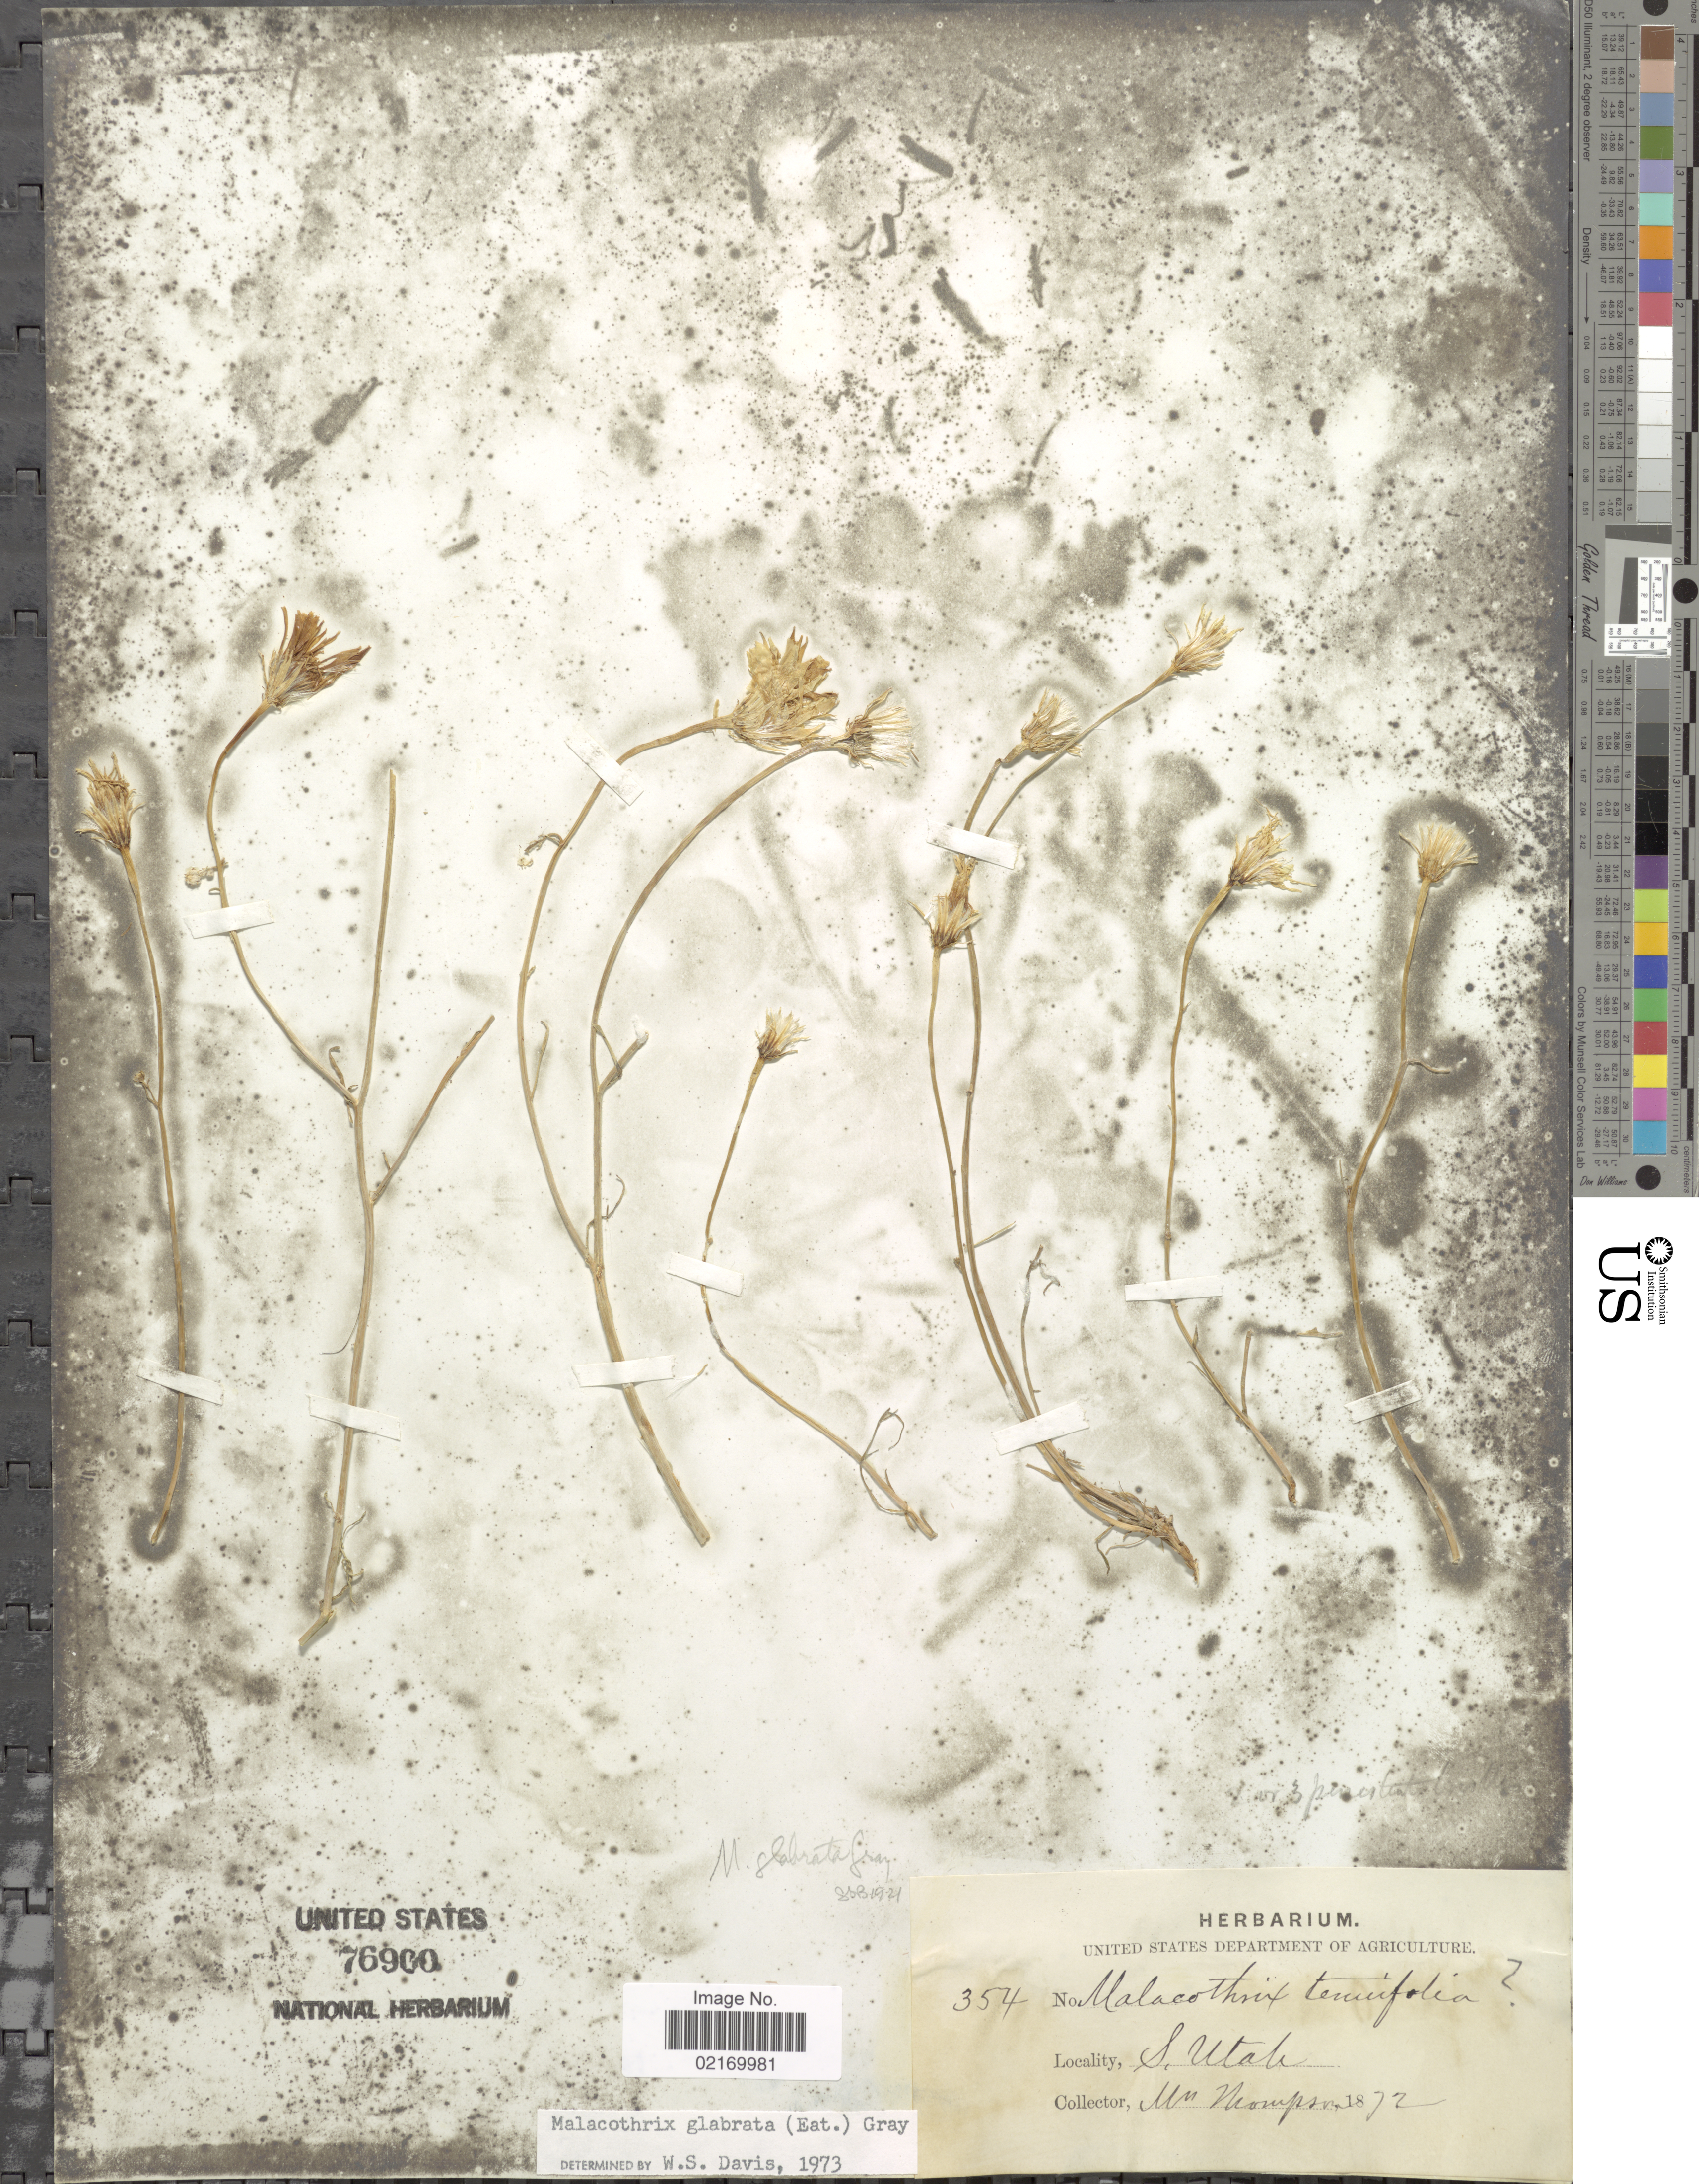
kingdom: Plantae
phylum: Tracheophyta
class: Magnoliopsida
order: Asterales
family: Asteraceae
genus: Malacothrix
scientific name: Malacothrix glabrata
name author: (A. Gray ex D.C. Eaton) A. Gray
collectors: W. Thompson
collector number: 354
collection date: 1872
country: United States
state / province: Utah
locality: S. Utah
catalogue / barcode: US 76900